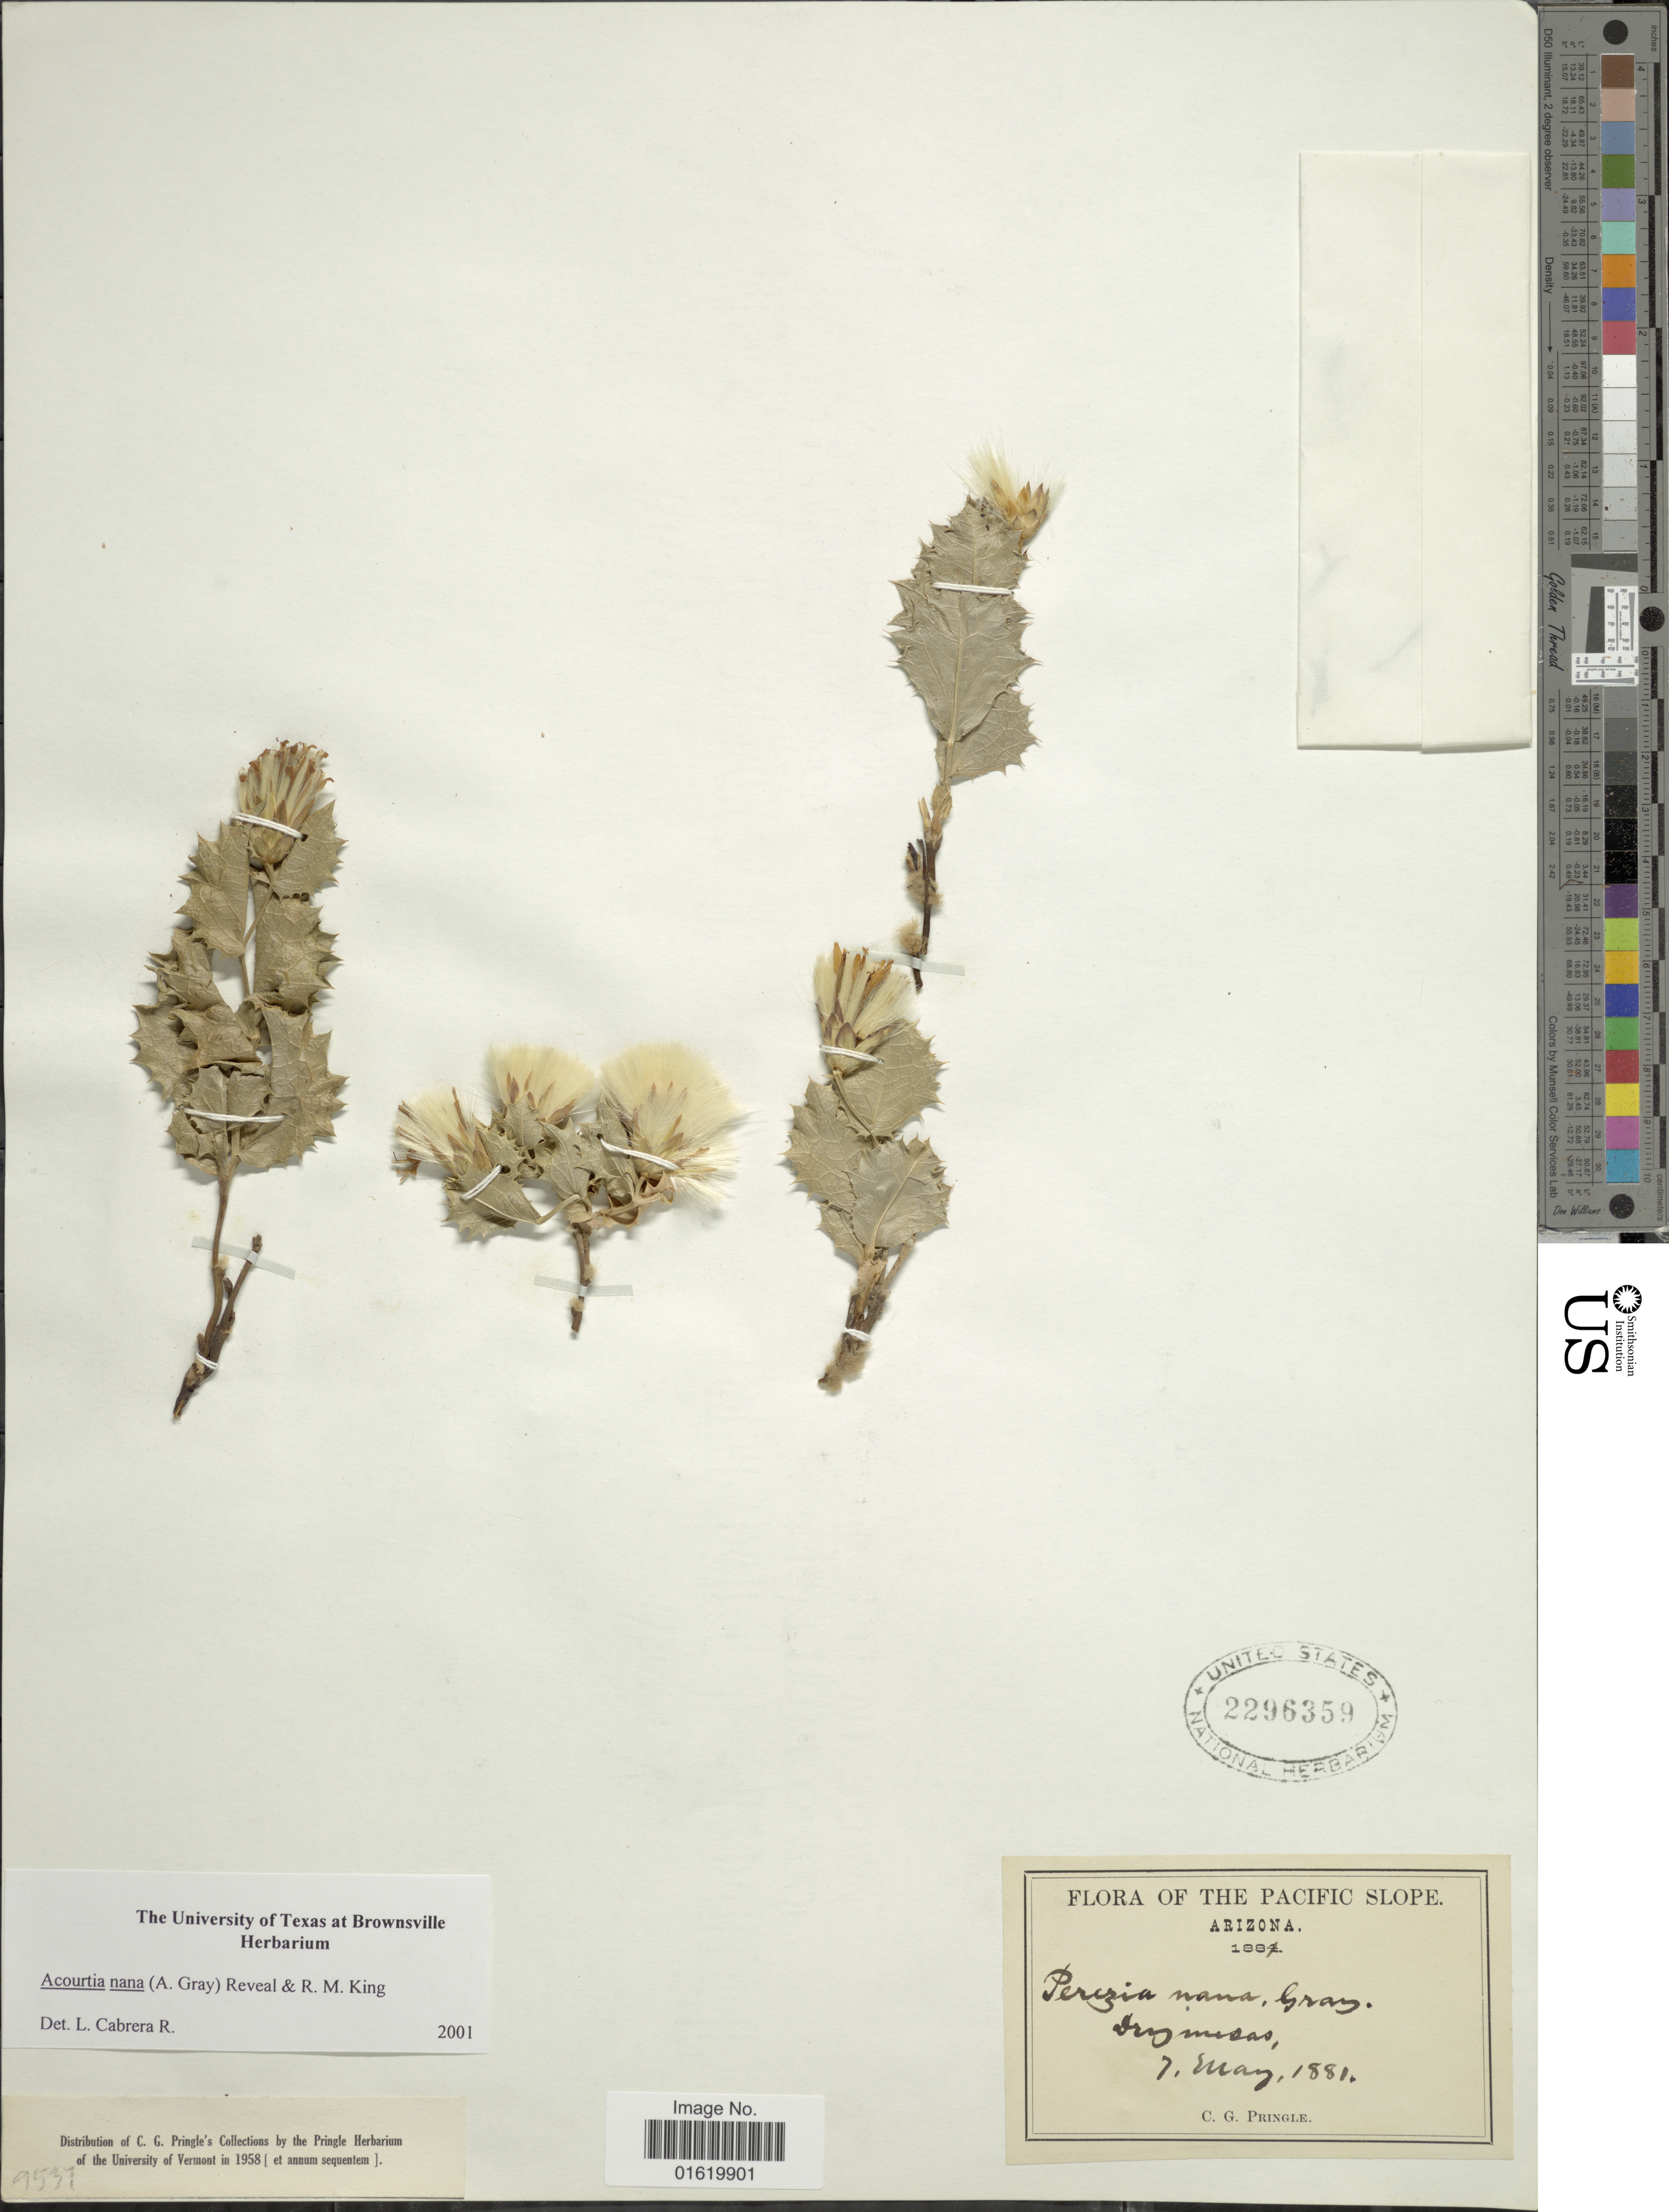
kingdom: Plantae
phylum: Tracheophyta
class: Magnoliopsida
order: Asterales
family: Asteraceae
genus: Acourtia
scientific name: Acourtia nana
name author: (A. Gray) Reveal & R.M. King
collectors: C. G. Pringle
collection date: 1881-05-07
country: United States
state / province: Arizona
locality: Pacific Slope.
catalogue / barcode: US 2296359